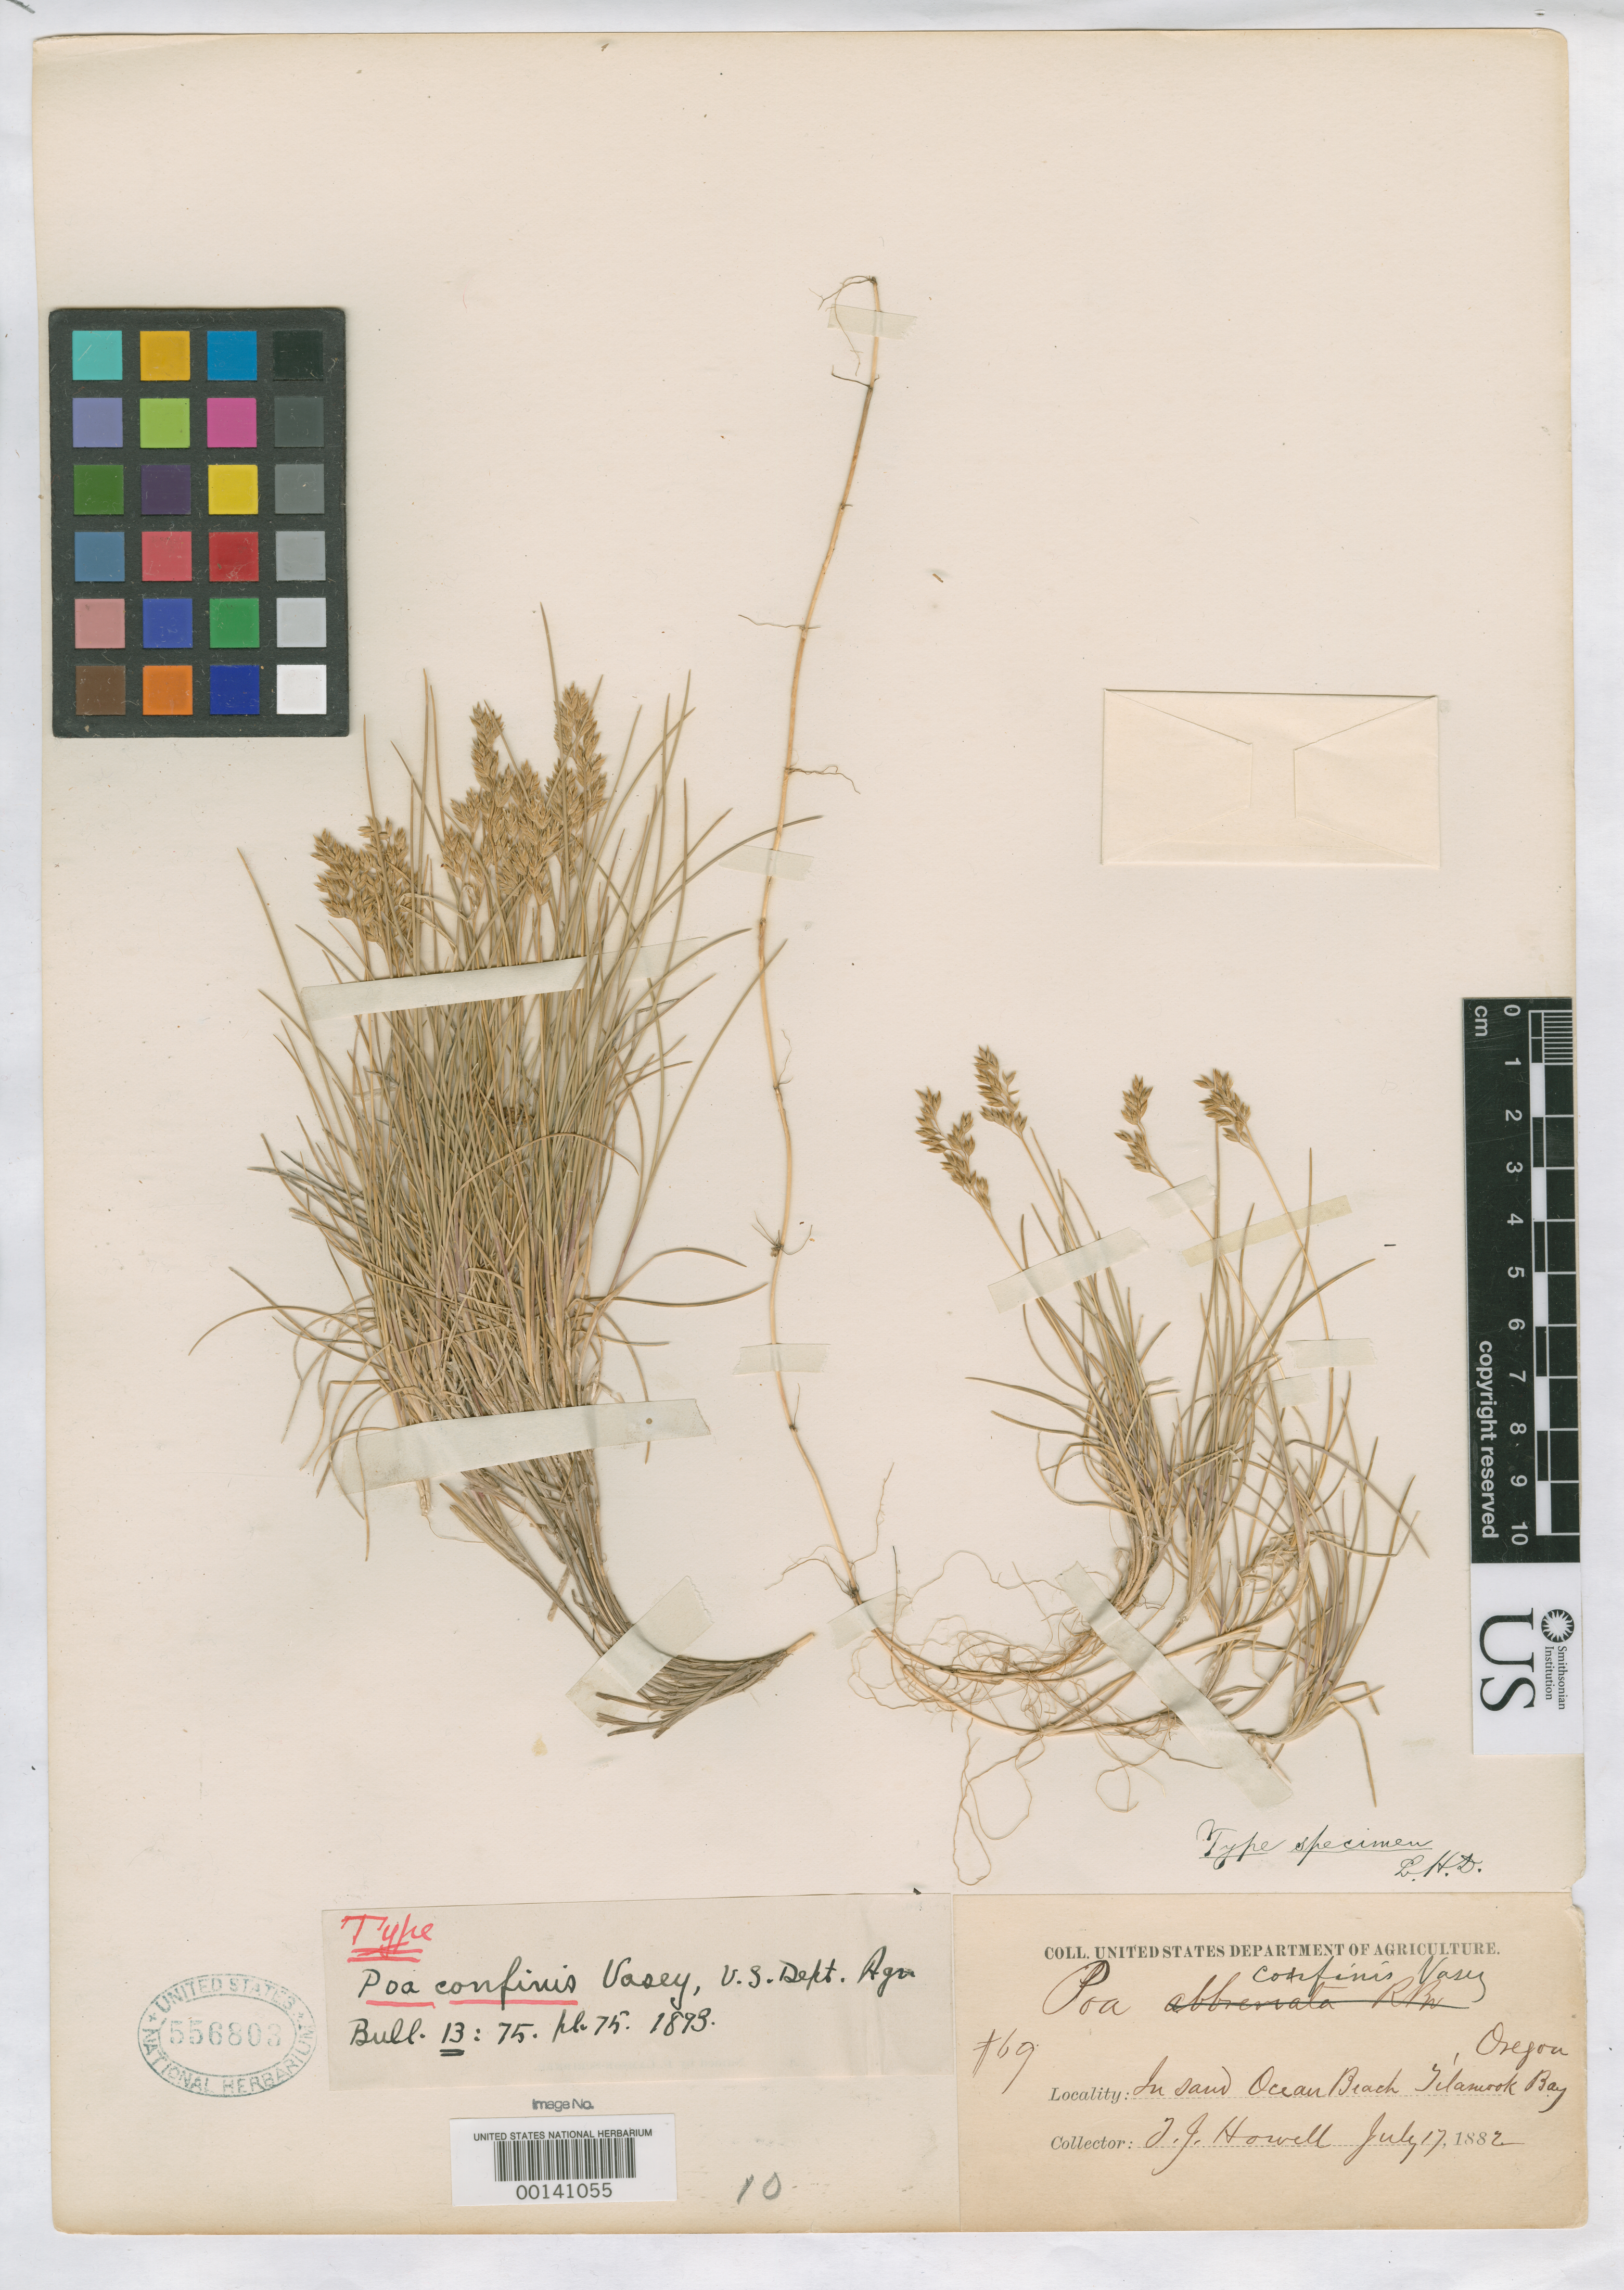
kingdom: Plantae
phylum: Tracheophyta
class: Liliopsida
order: Poales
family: Poaceae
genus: Poa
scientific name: Poa confinis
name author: Vasey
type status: Isotype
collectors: T. J. Howell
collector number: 69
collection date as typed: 17 Jul 1882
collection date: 1882-07-17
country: United States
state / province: Oregon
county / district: Tillamook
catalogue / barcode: US 556803